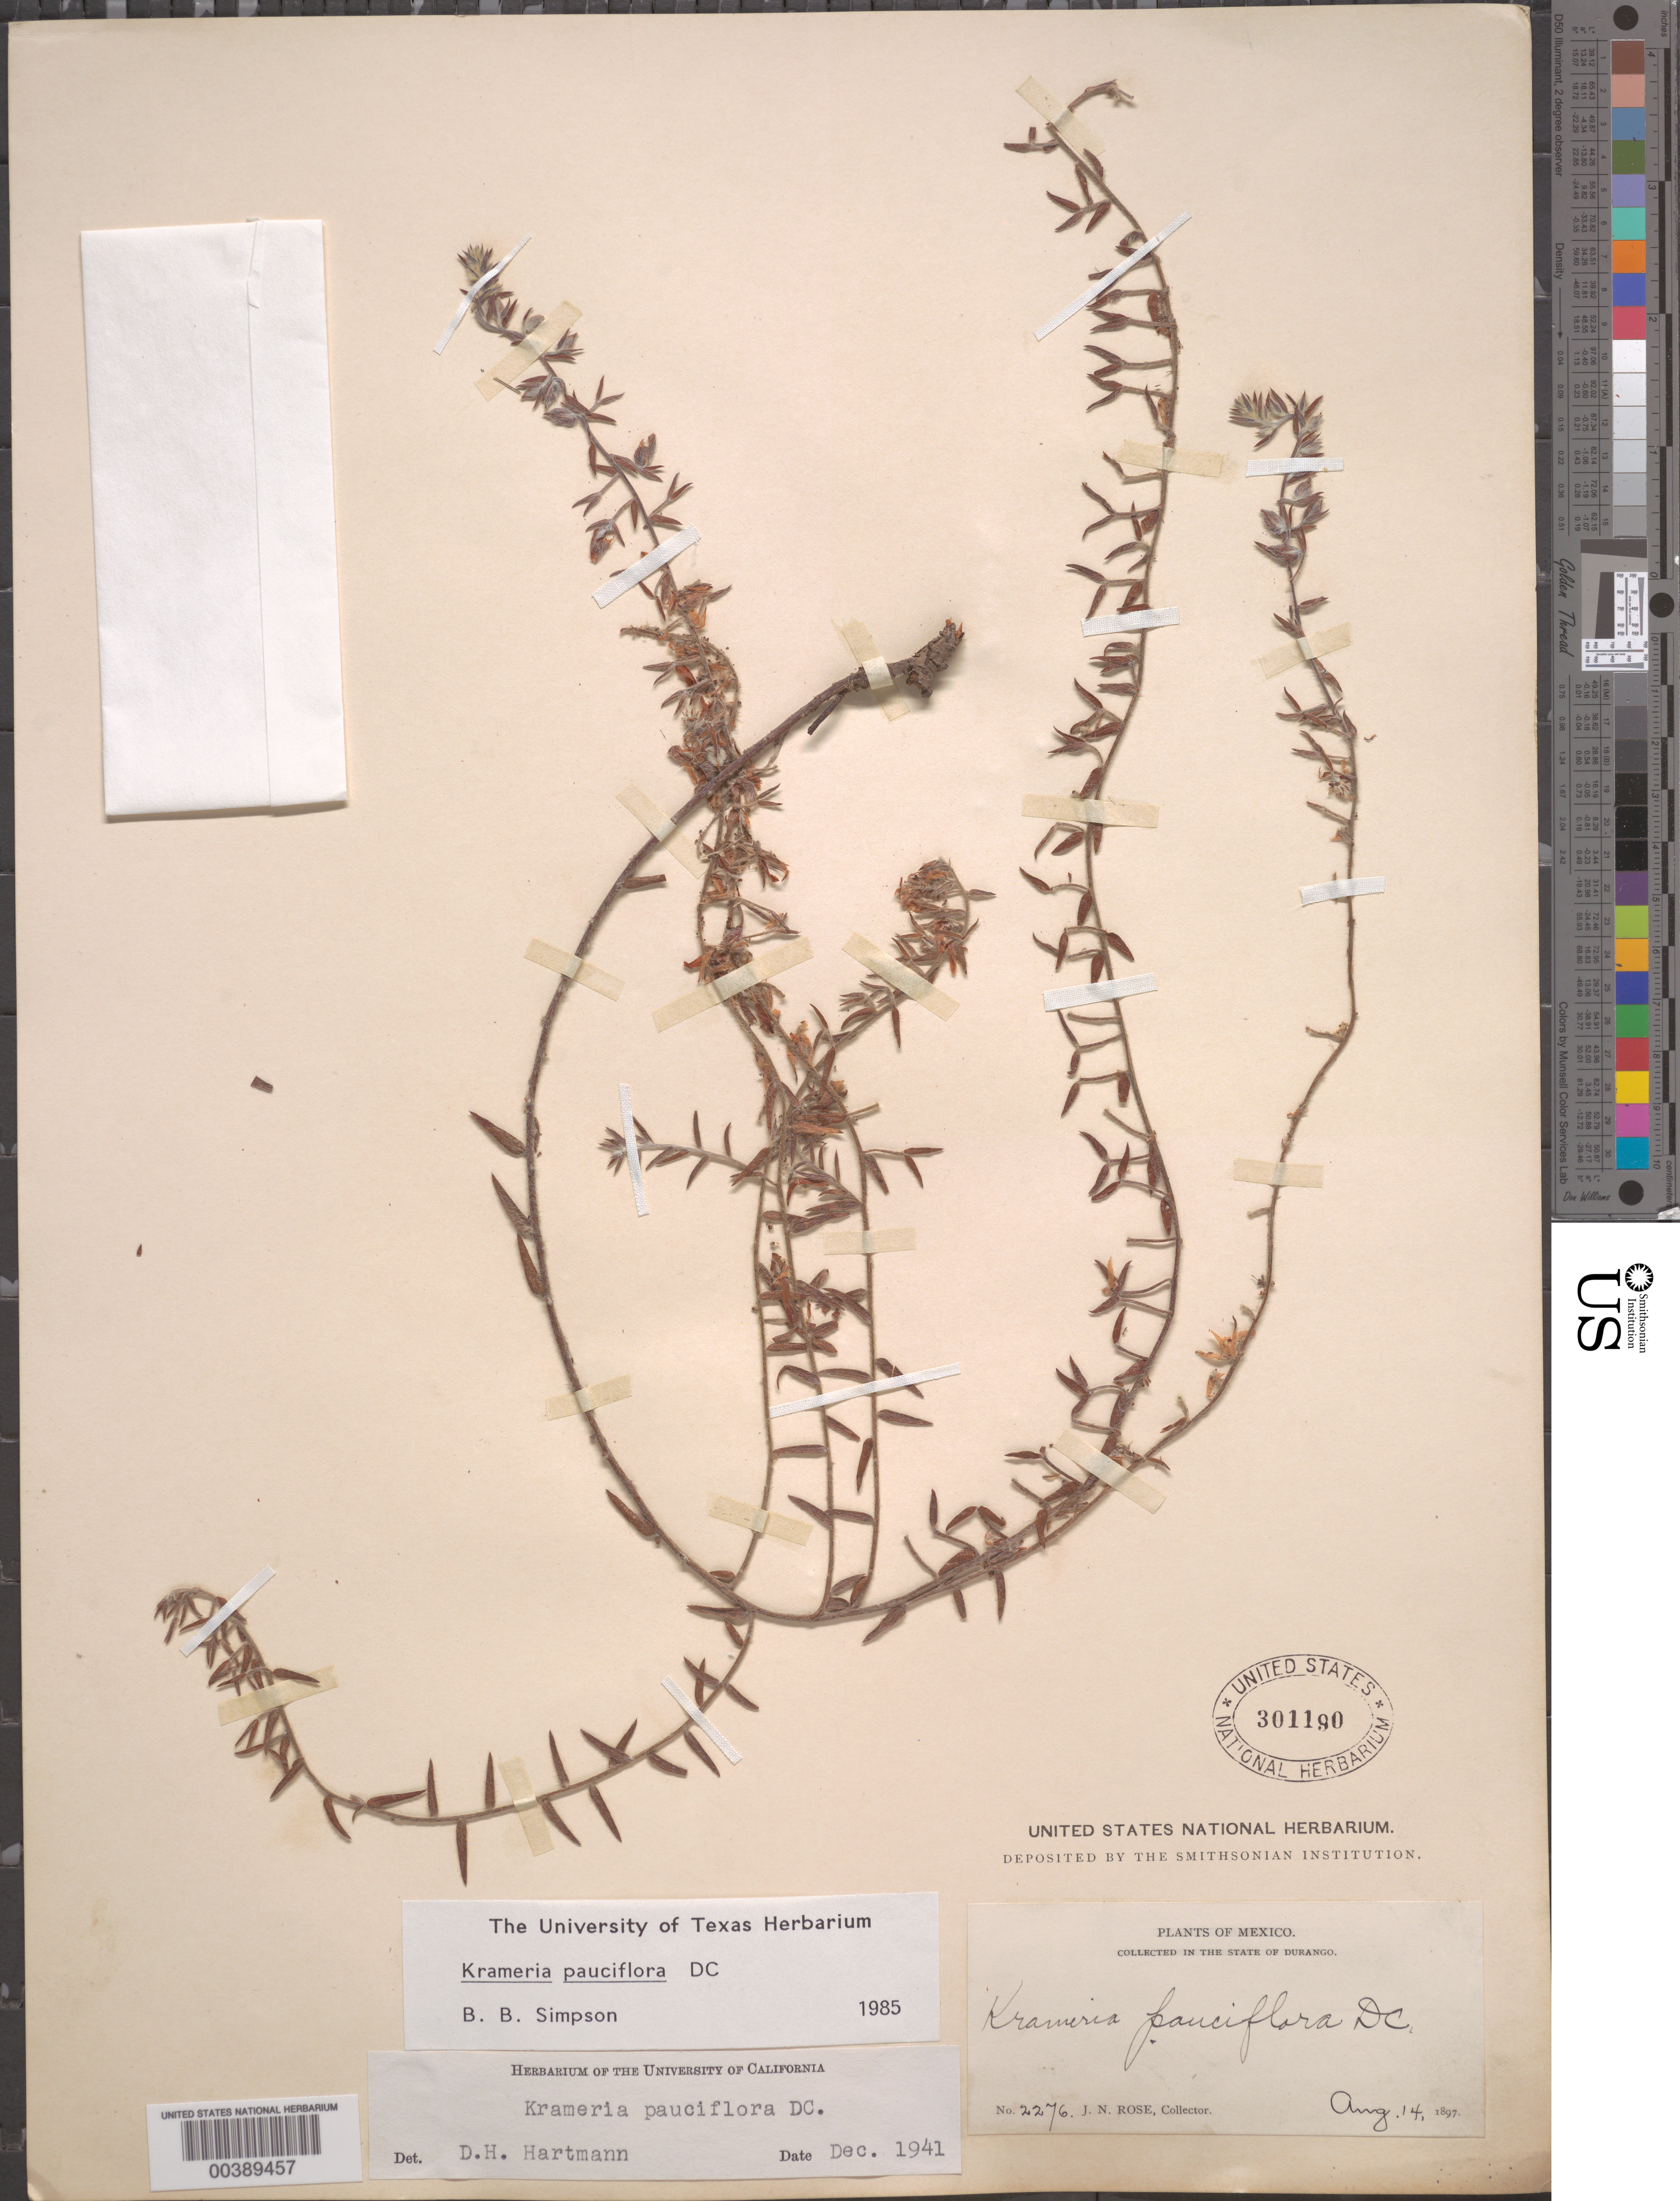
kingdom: Plantae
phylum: Tracheophyta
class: Magnoliopsida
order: Zygophyllales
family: Krameriaceae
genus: Krameria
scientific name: Krameria pauciflora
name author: DC.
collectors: J. N. Rose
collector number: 2276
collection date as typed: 14 Aug 1897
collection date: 1897-08-14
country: Mexico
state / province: Durango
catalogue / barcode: US 301190